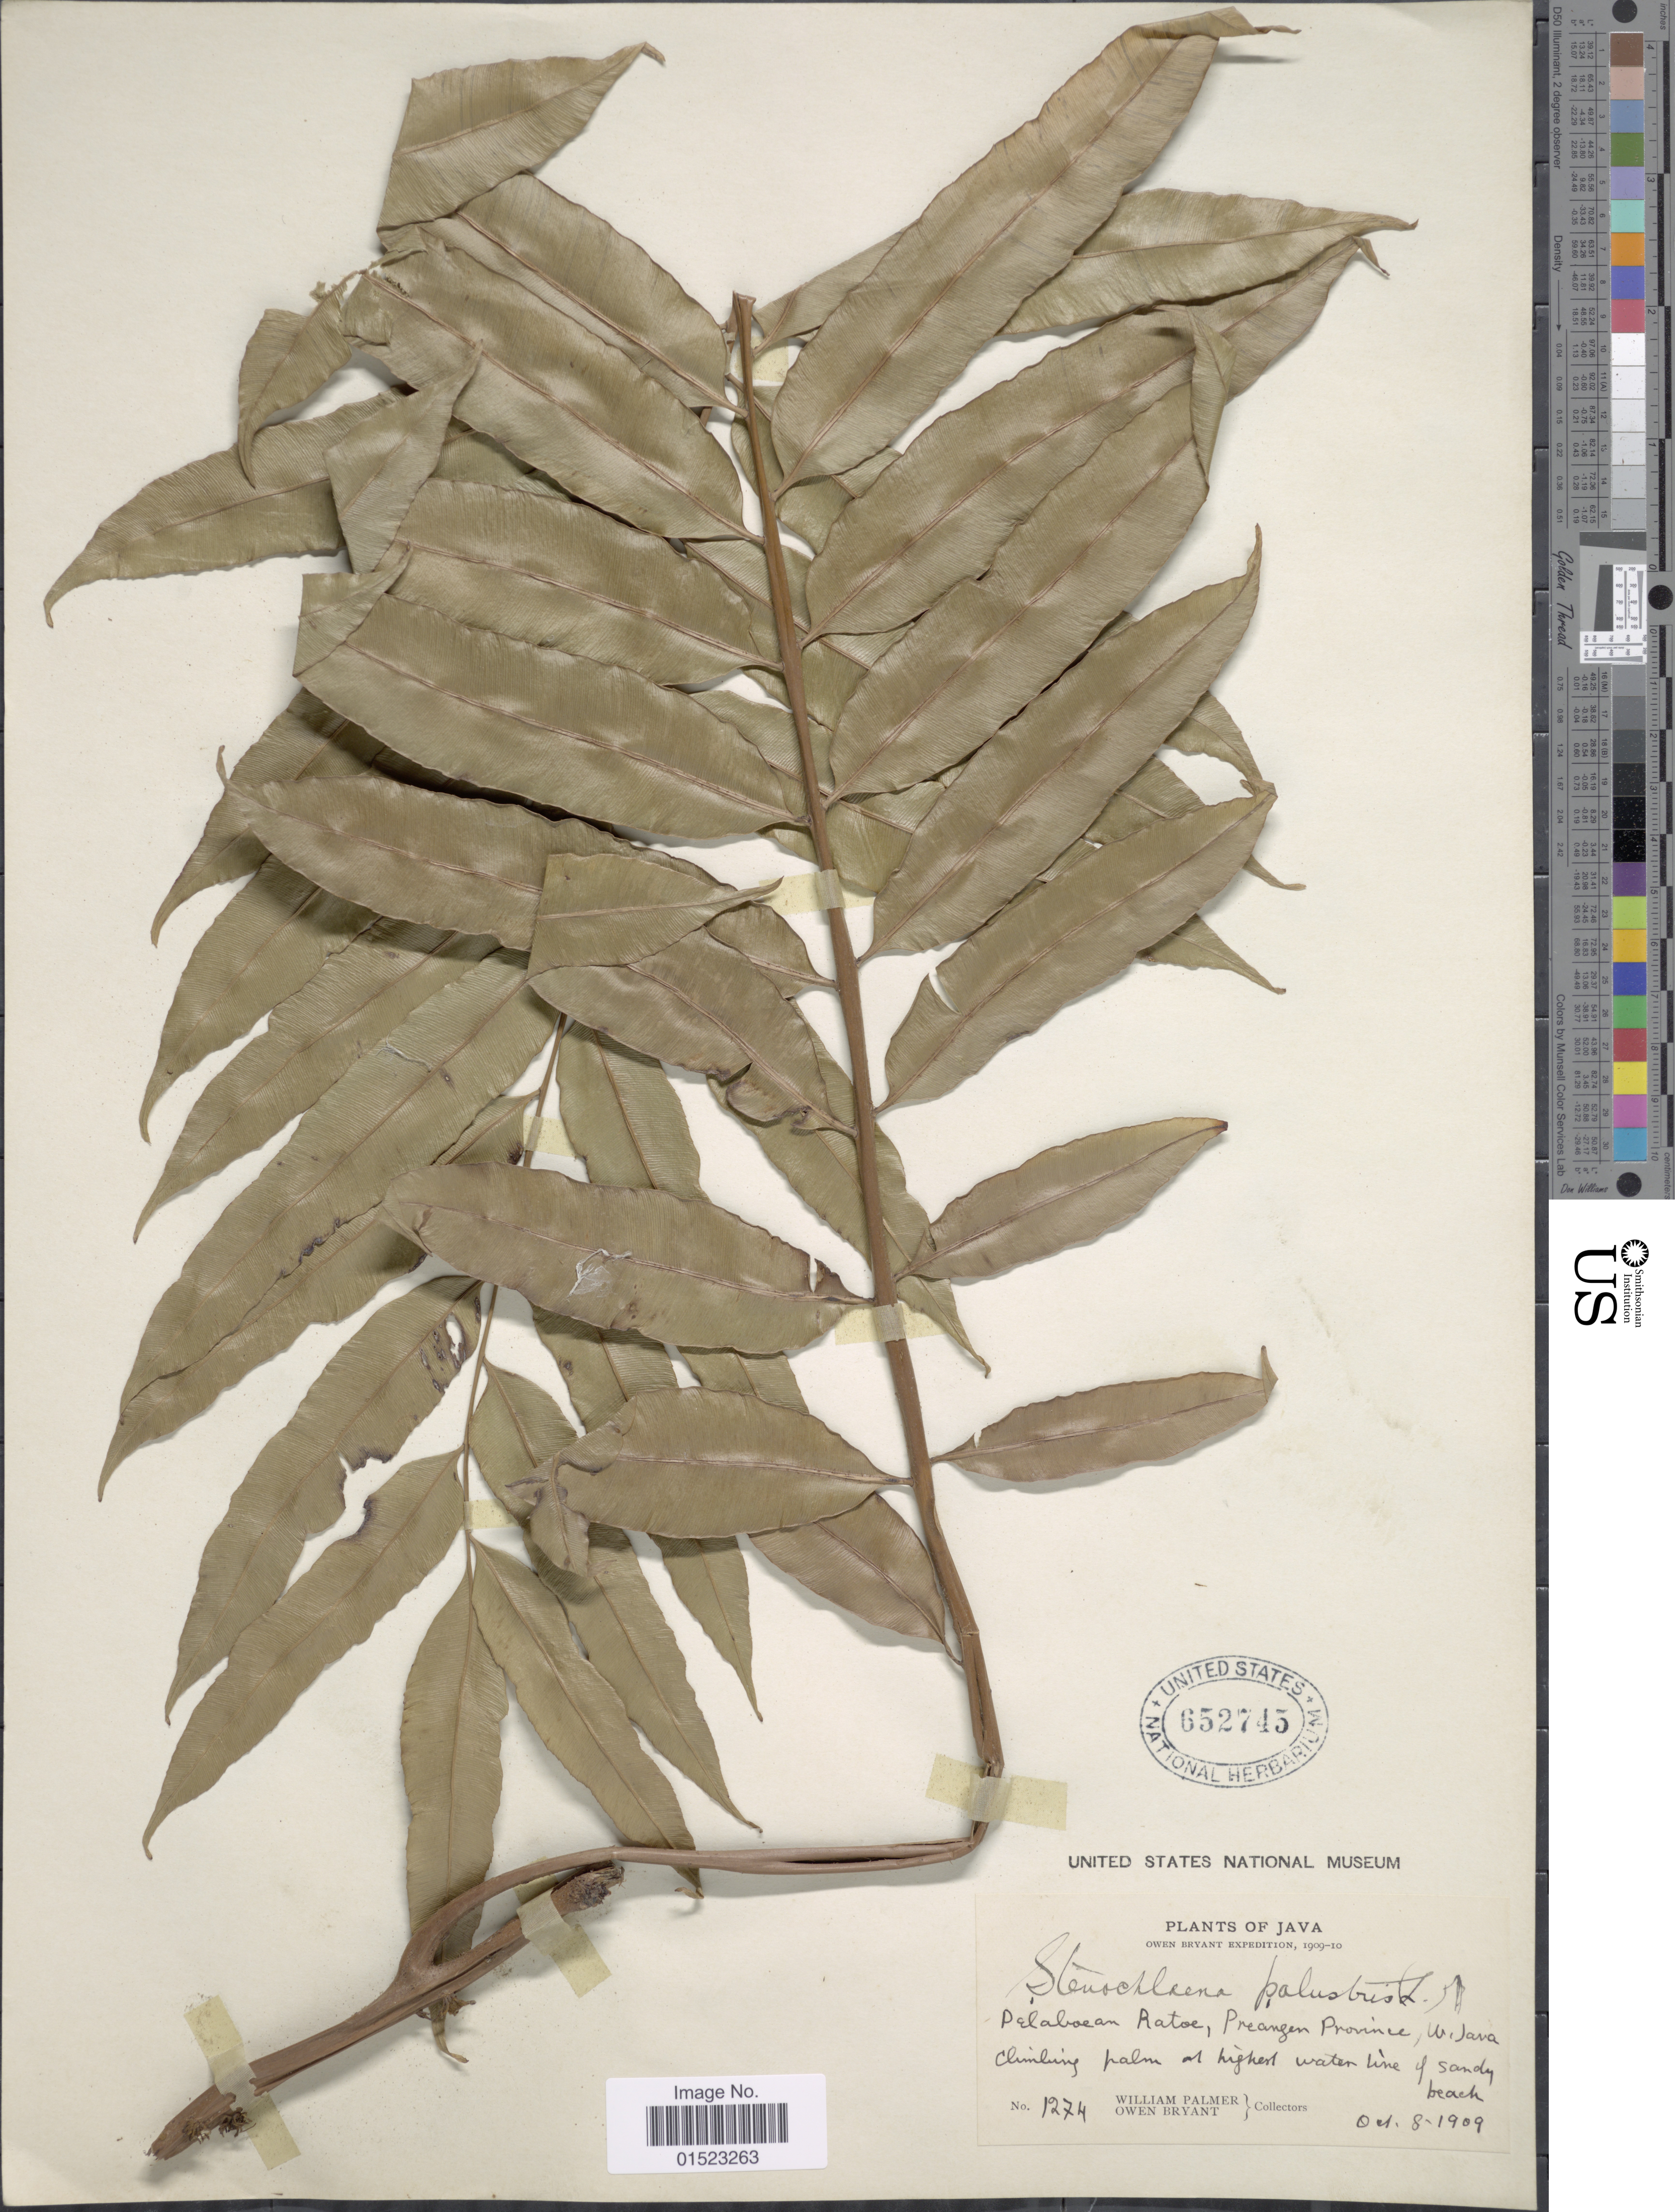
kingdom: Plantae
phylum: Tracheophyta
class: Polypodiopsida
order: Polypodiales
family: Blechnaceae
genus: Stenochlaena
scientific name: Stenochlaena palustris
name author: (Burm. f.) Bedd.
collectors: W. Palmer & O. Bryant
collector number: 1274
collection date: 1909-10-08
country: Indonesia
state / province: Java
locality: Pelaboean Ratoe, Pranger Province, W. Java climbing palm at highest water line of sandy beach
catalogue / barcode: US 652745